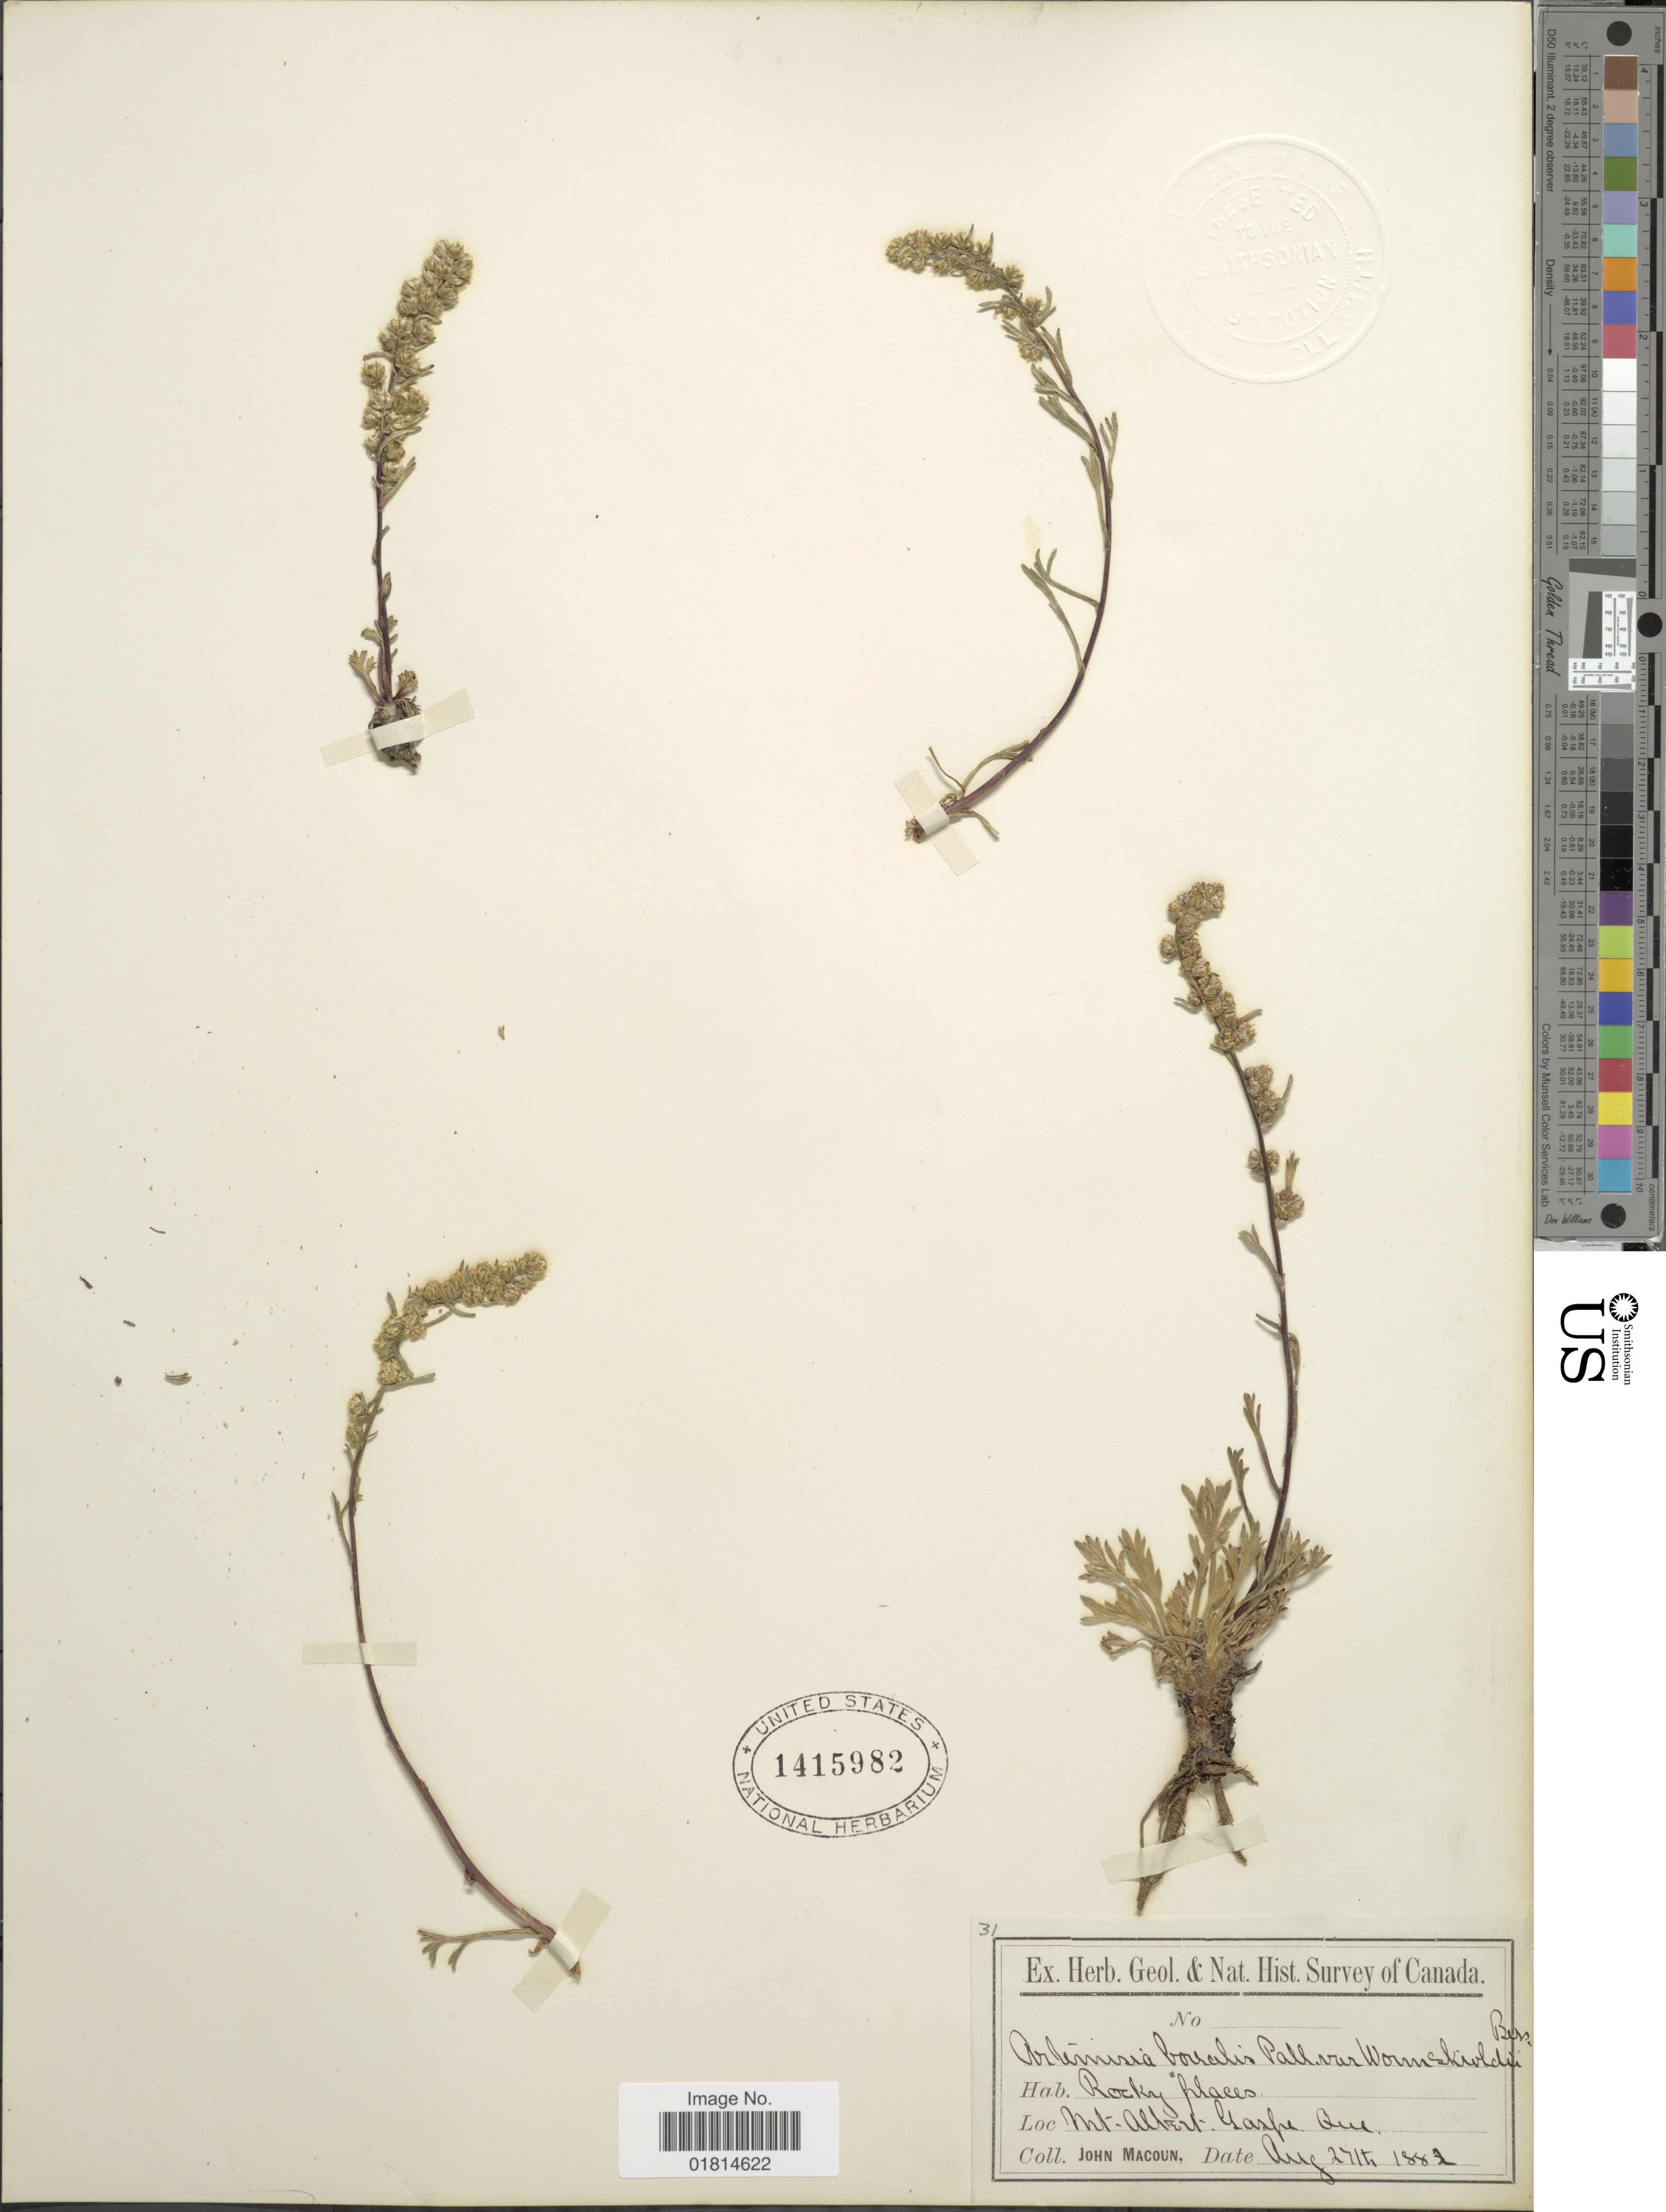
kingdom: Plantae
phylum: Tracheophyta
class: Magnoliopsida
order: Asterales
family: Asteraceae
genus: Artemisia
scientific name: Artemisia borealis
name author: Pall.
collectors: J. Macoun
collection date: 1882-08-27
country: Canada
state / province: Quebec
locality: Mt. Albert, Gaspe, Que.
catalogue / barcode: US 1415982